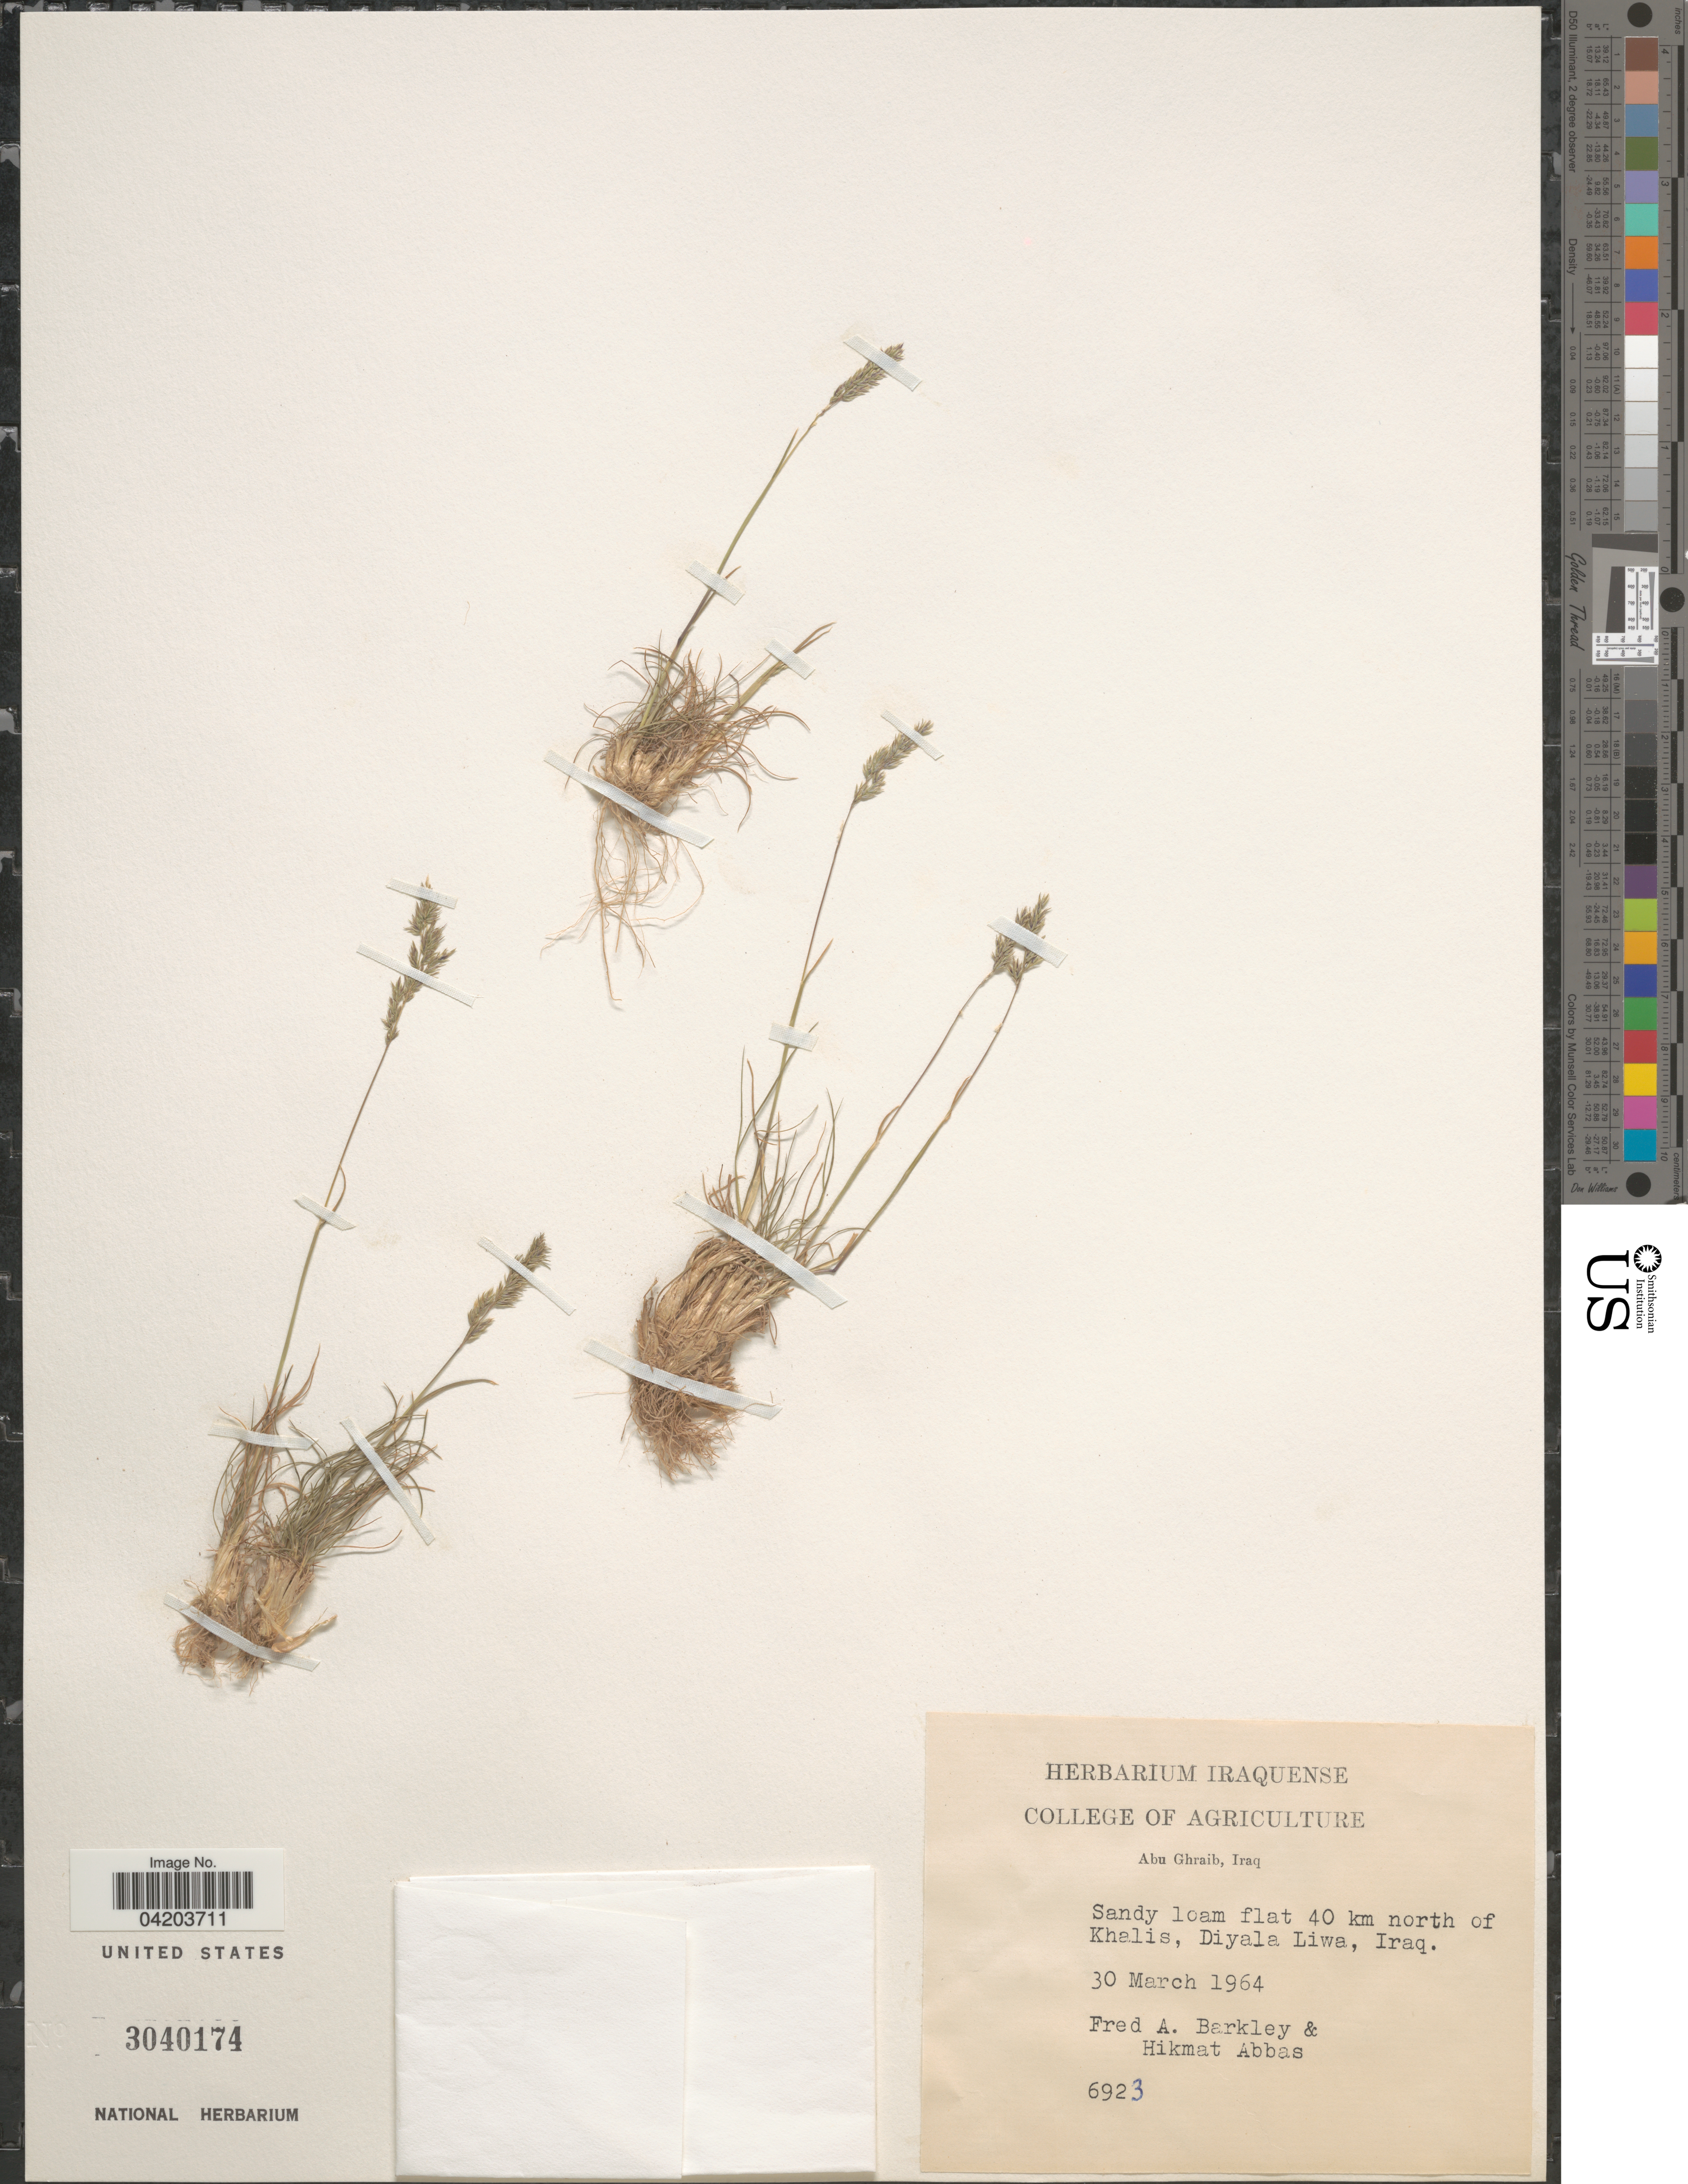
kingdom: Plantae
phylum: Tracheophyta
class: Liliopsida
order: Poales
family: Poaceae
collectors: F. A. Barkley & H. Abbas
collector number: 6923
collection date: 1964-03-30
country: Iraq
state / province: Diyala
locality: Abu Ghraib. Sandy loam flat 40 km north of Khalis, Diyala Liwa.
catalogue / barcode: US 3040174